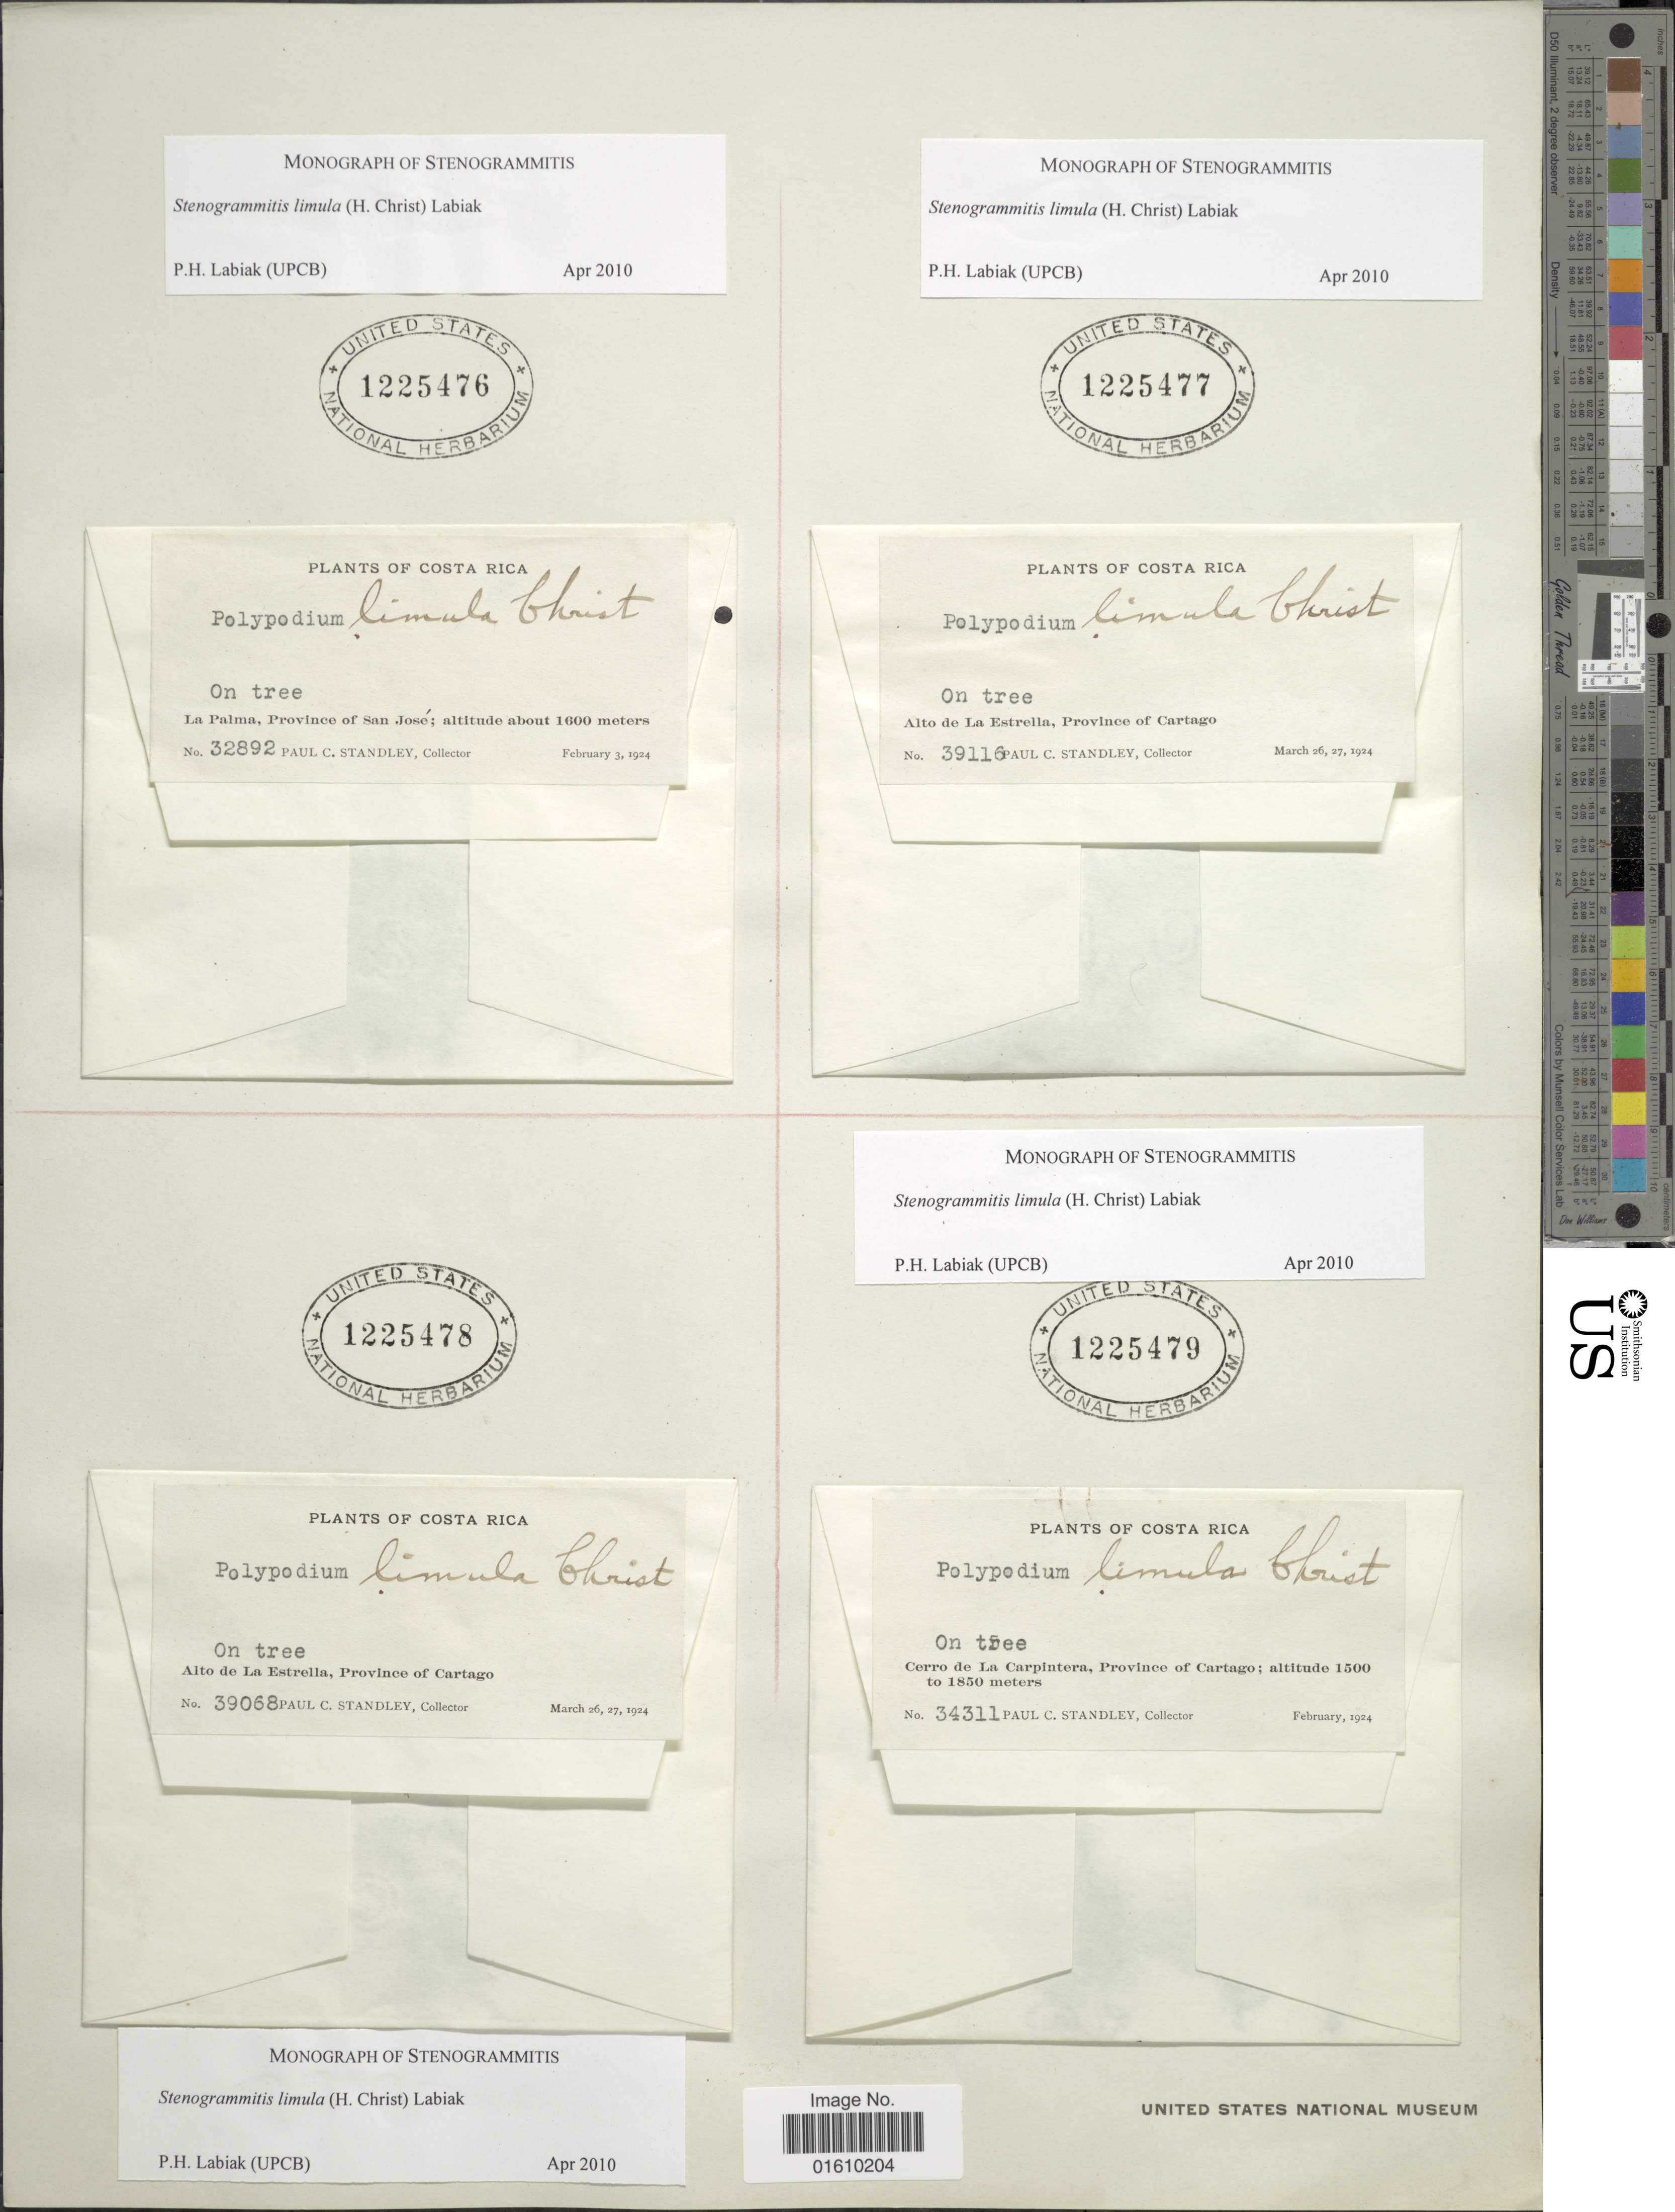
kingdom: Plantae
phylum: Tracheophyta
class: Polypodiopsida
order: Polypodiales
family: Polypodiaceae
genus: Stenogrammitis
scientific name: Stenogrammitis limula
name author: (Christ) Labiak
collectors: P. C. Standley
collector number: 39068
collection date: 1924-03-26/1924-03-27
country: Costa Rica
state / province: Cartago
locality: Alto de La Estrella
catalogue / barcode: US 1225478-3